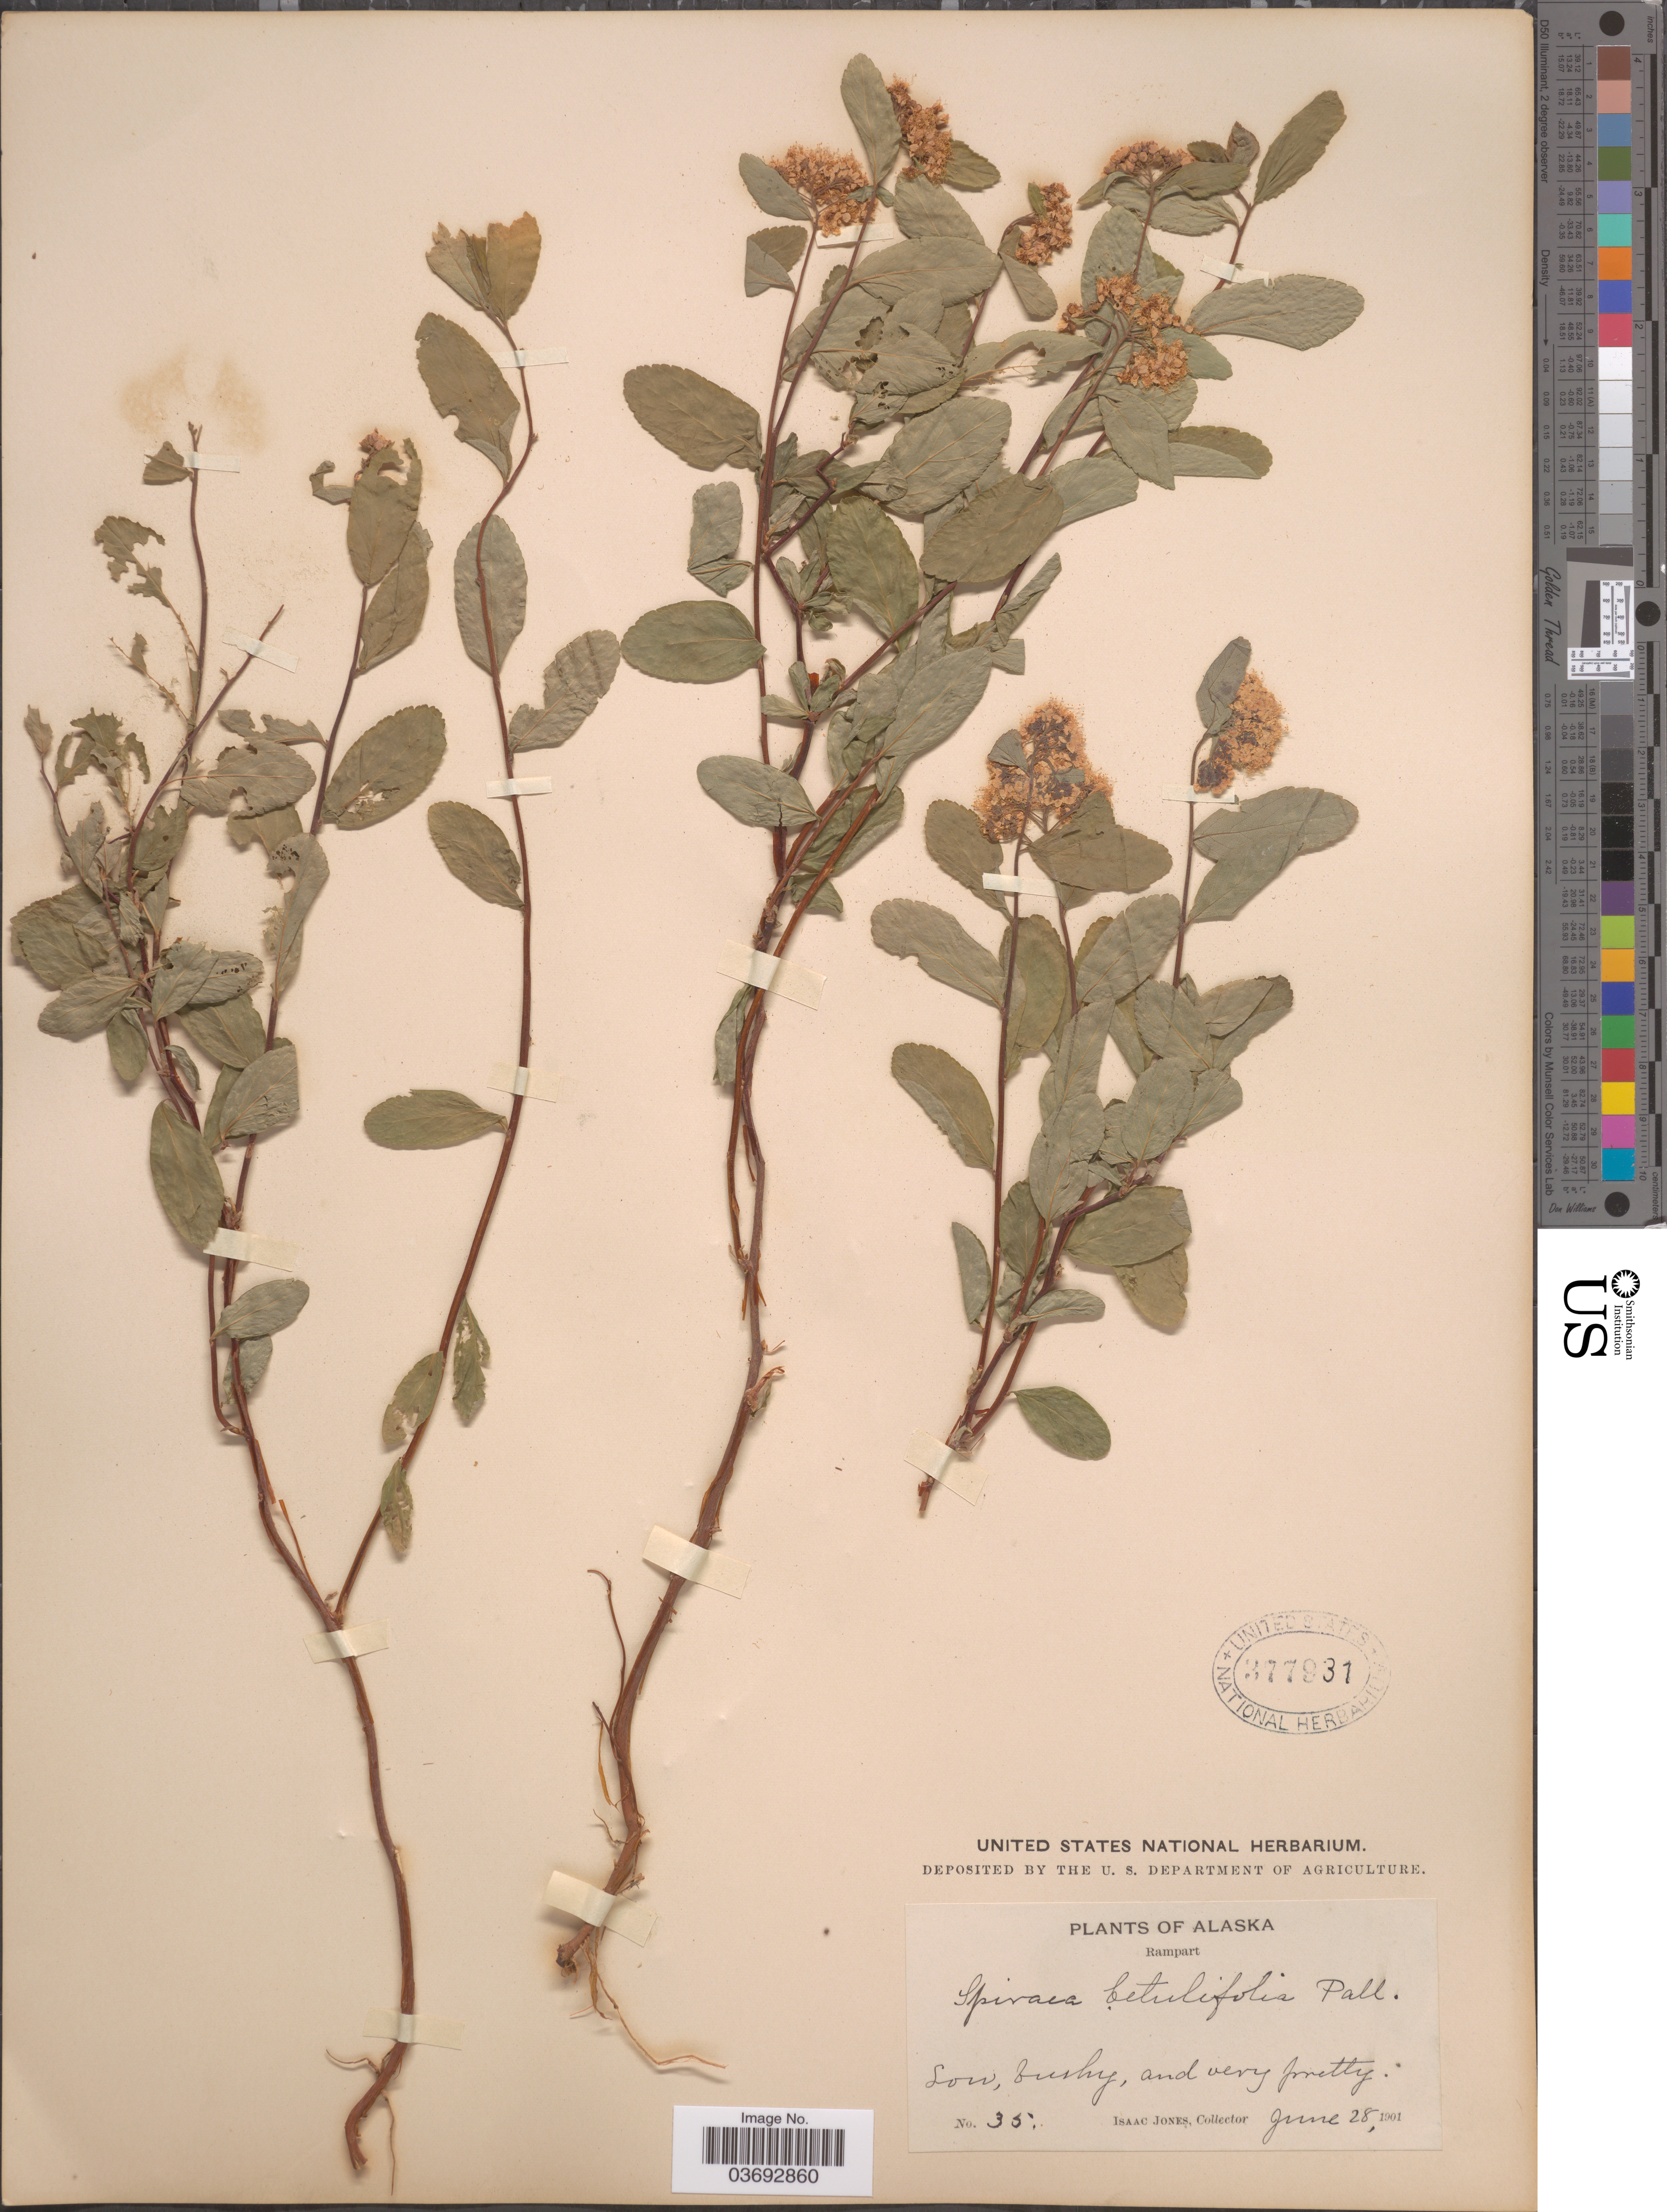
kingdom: Plantae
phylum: Tracheophyta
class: Magnoliopsida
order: Rosales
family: Rosaceae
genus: Spiraea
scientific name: Spiraea stevenii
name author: (C.K. Schneid.) Rydb.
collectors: I. Jones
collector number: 35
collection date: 1901-06-28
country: United States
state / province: Alaska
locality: Rampart.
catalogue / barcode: US 377931